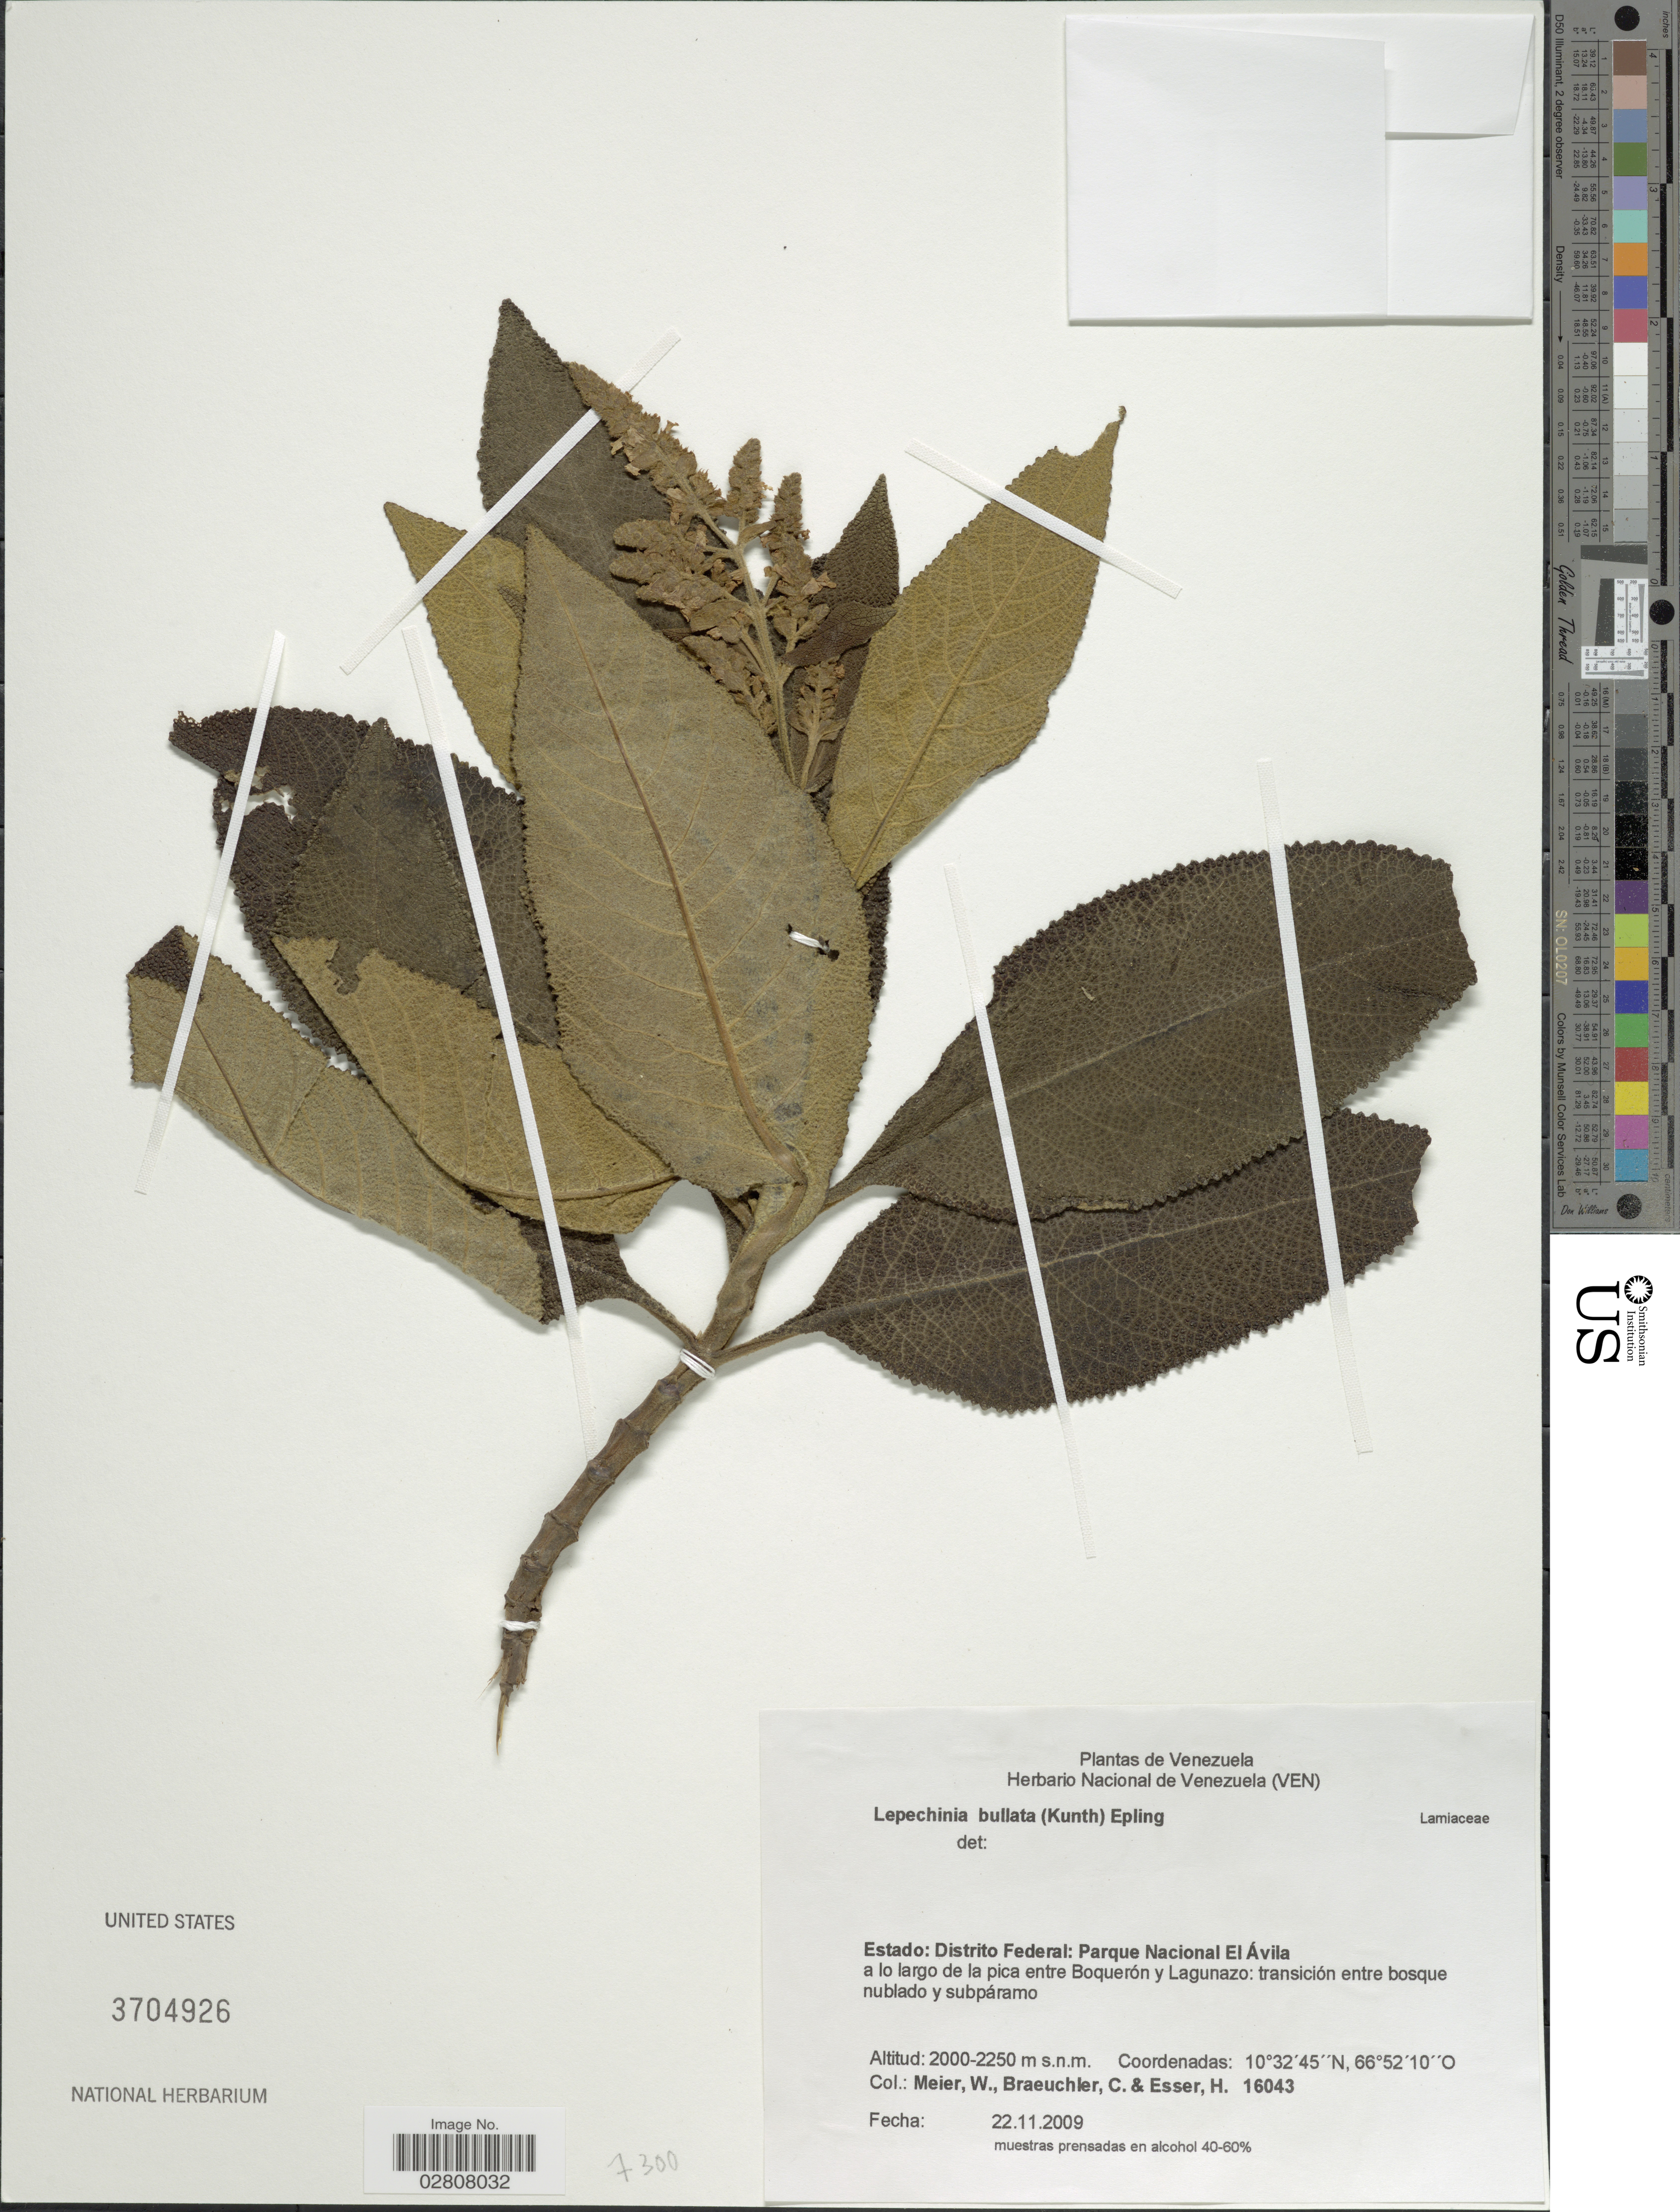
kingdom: Plantae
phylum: Tracheophyta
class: Magnoliopsida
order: Lamiales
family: Lamiaceae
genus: Lepechinia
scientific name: Lepechinia bullata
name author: (Kunth) Epling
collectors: W. Meier, C. Braeuchler & H. Esser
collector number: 16043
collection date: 2009-11-22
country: Venezuela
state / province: Miranda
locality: Estado: Distrito Federal: Parque Nacional El Ávila a lo largo de la pica entre Boquerón y Lagunazo: transición entre bosque nublado y subpáramo.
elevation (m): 2000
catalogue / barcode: US 3704926